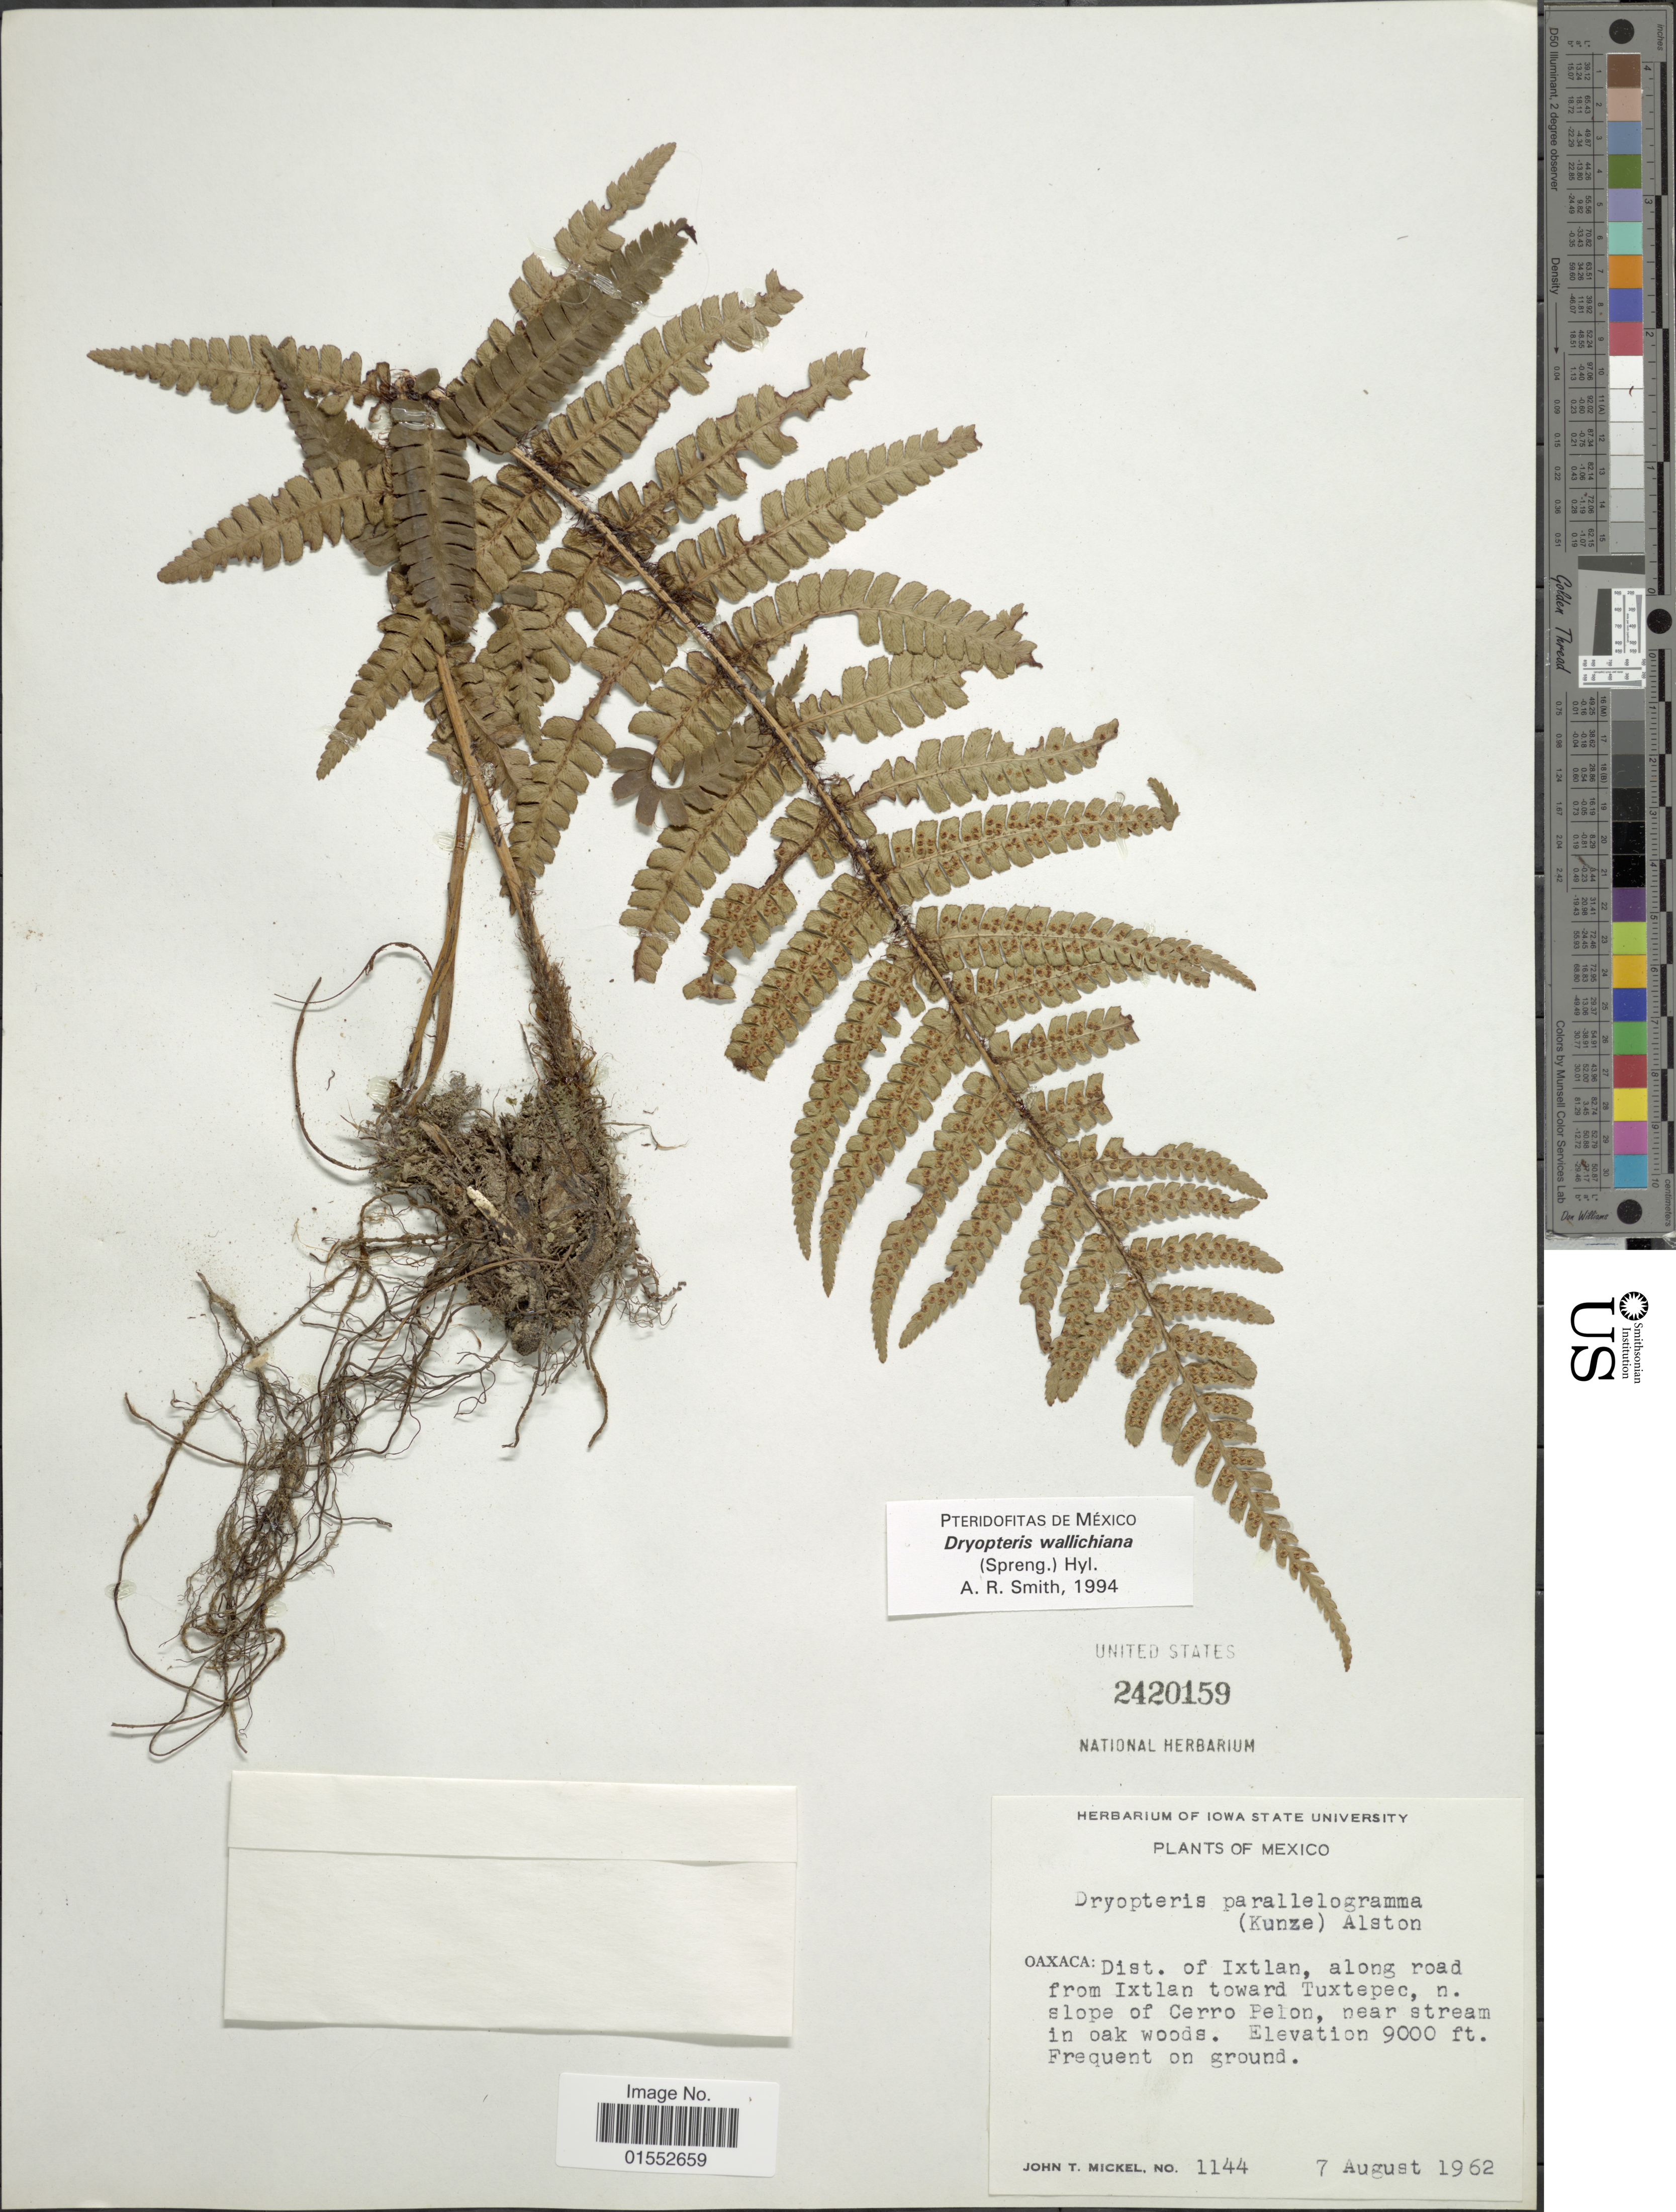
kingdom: Plantae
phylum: Tracheophyta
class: Polypodiopsida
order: Polypodiales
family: Dryopteridaceae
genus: Dryopteris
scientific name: Dryopteris wallichiana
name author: (Spreng.) Hyl.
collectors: J. T. Mickel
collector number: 1144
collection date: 1962-08-07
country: Mexico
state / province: Oaxaca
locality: Dist. of Ixtlan, along road from Ixtlan toward Tuxtepec, n. slope of Cerro Pelon, near stream in oak woods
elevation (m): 2743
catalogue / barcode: US 2420159